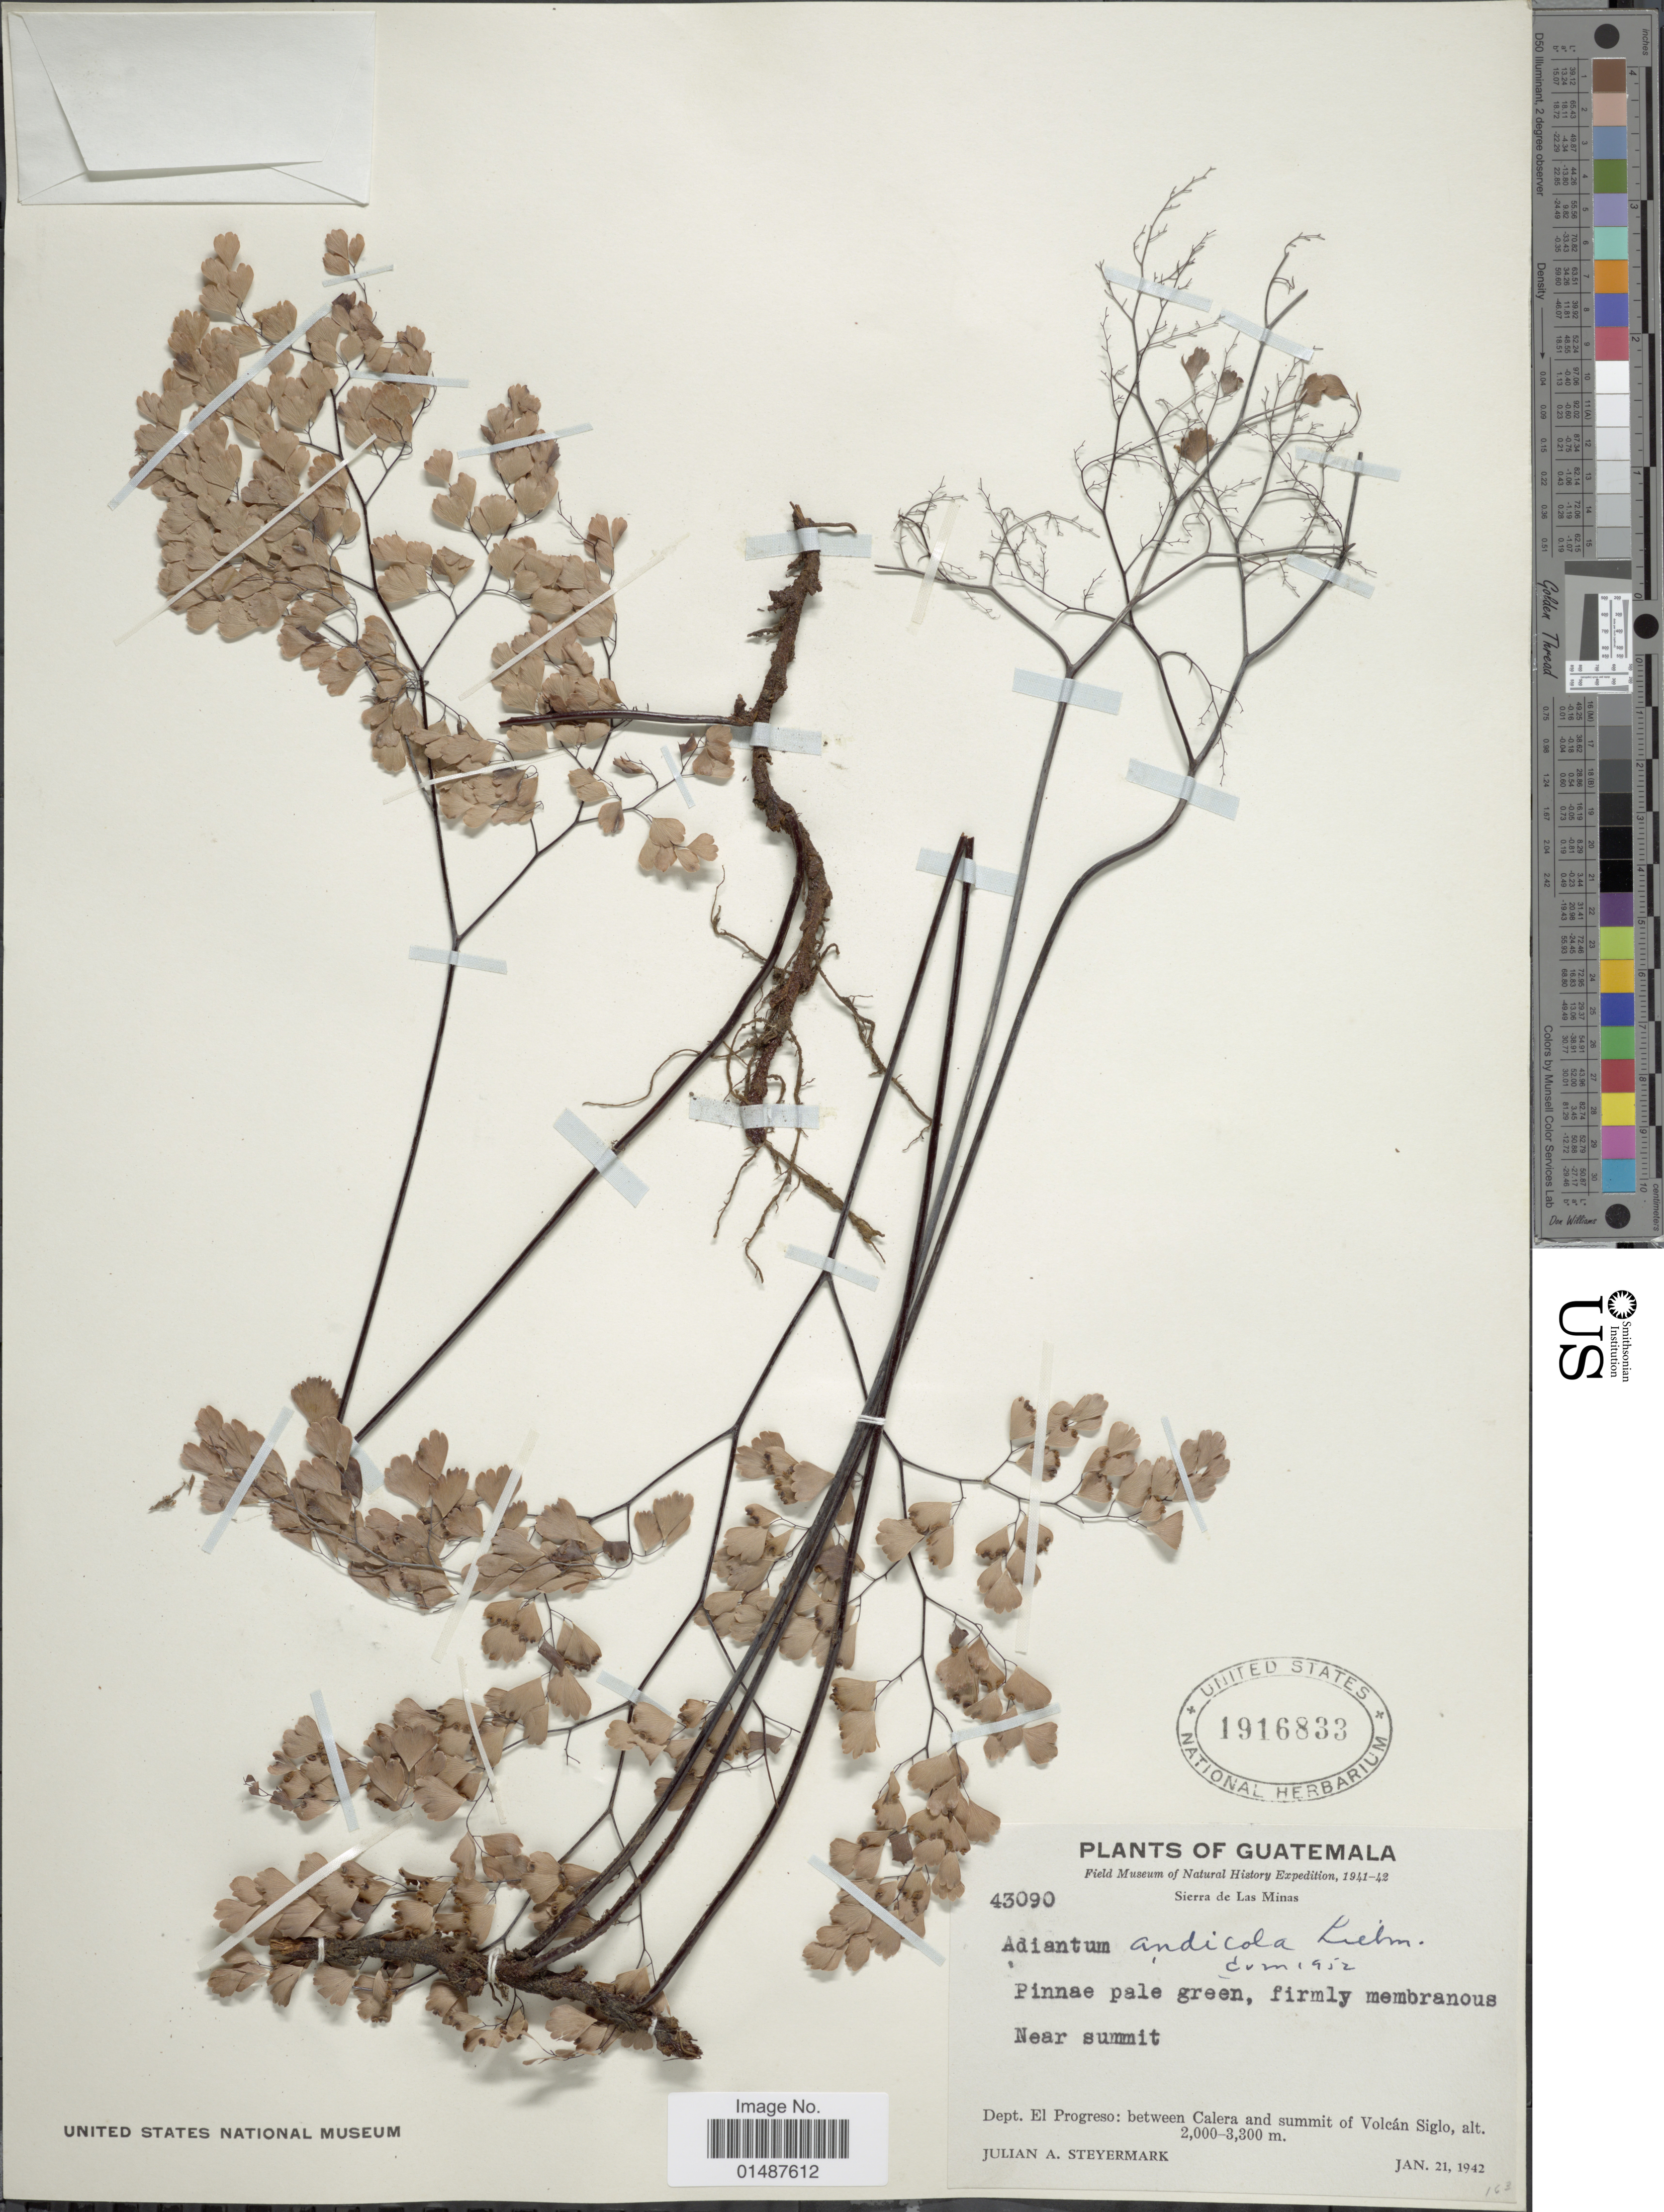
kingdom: Plantae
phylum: Tracheophyta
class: Polypodiopsida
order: Polypodiales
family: Pteridaceae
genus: Adiantum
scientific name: Adiantum andicola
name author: Liebm.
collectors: J. Steyermark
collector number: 43090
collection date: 1942-01-21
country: Guatemala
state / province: El Progreso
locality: Between Calera and summit of Volcan Siglo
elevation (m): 2000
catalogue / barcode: US 1916833